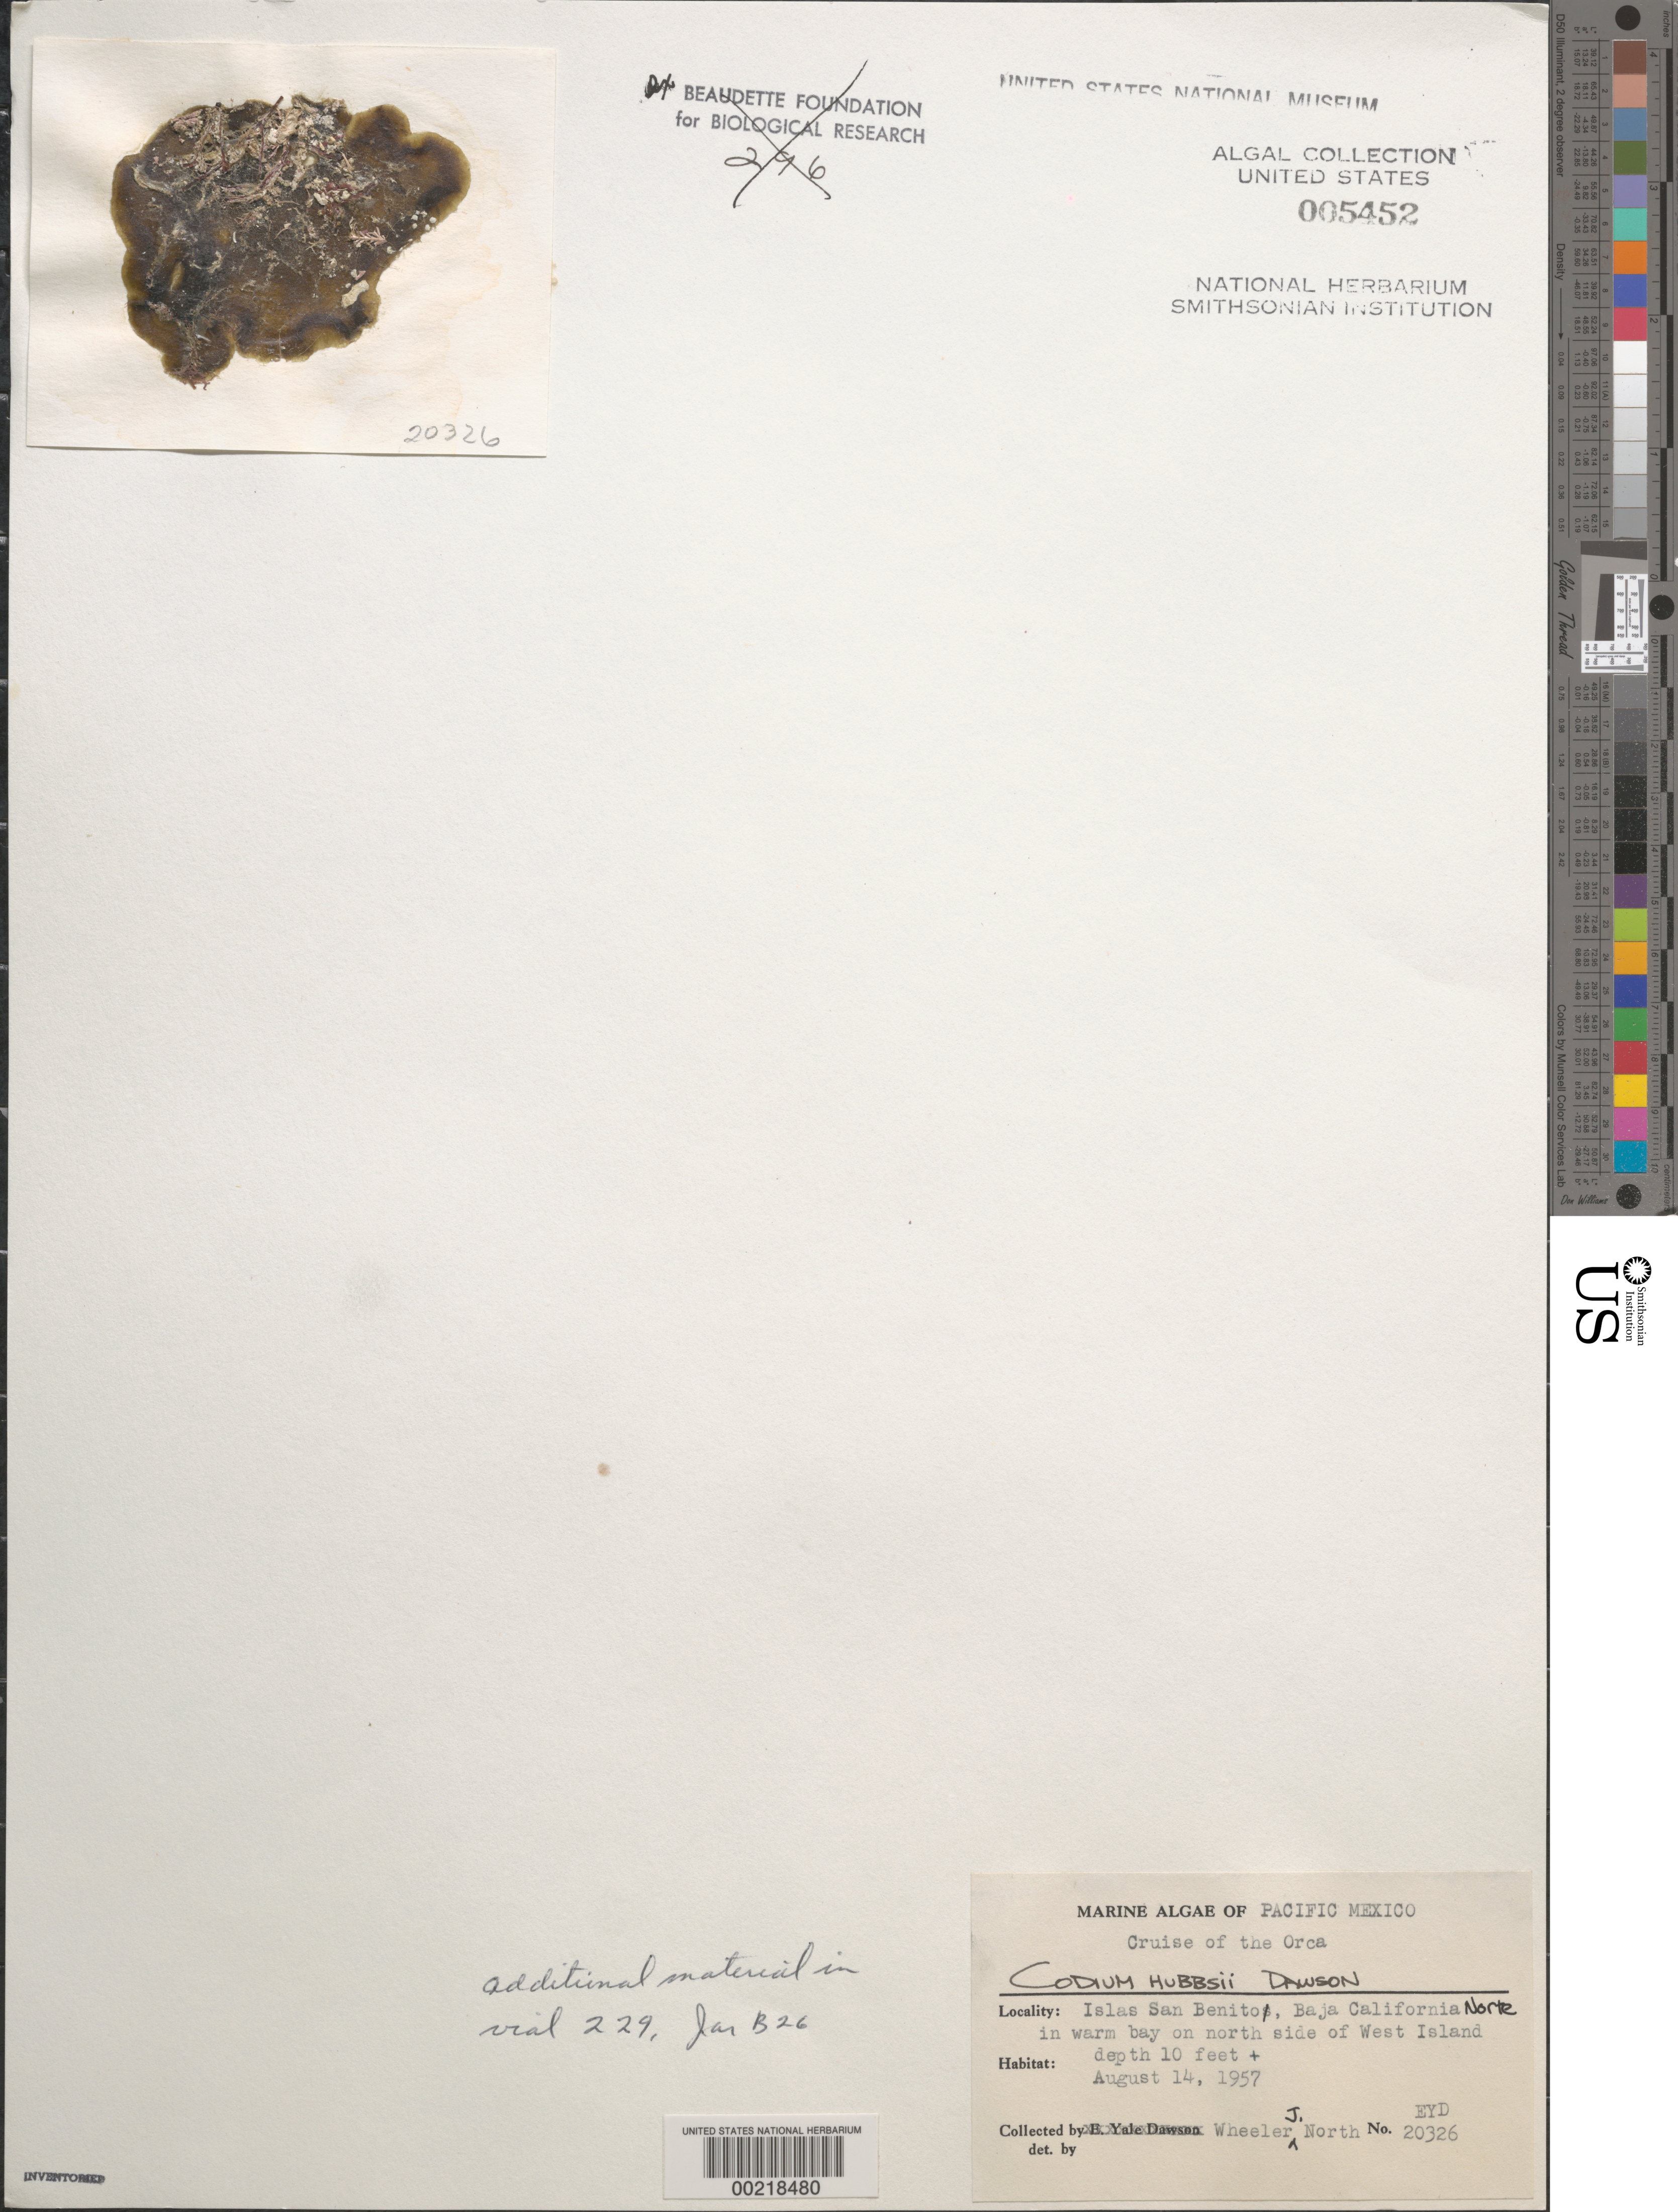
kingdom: Plantae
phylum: Chlorophyta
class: Ulvophyceae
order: Bryopsidales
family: Codiaceae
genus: Codium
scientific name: Codium hubbsii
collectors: W. North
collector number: EYD 20326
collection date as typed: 14 Aug 1957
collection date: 1957-08-14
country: Mexico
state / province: Baja California Norte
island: West Island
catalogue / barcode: US 5452